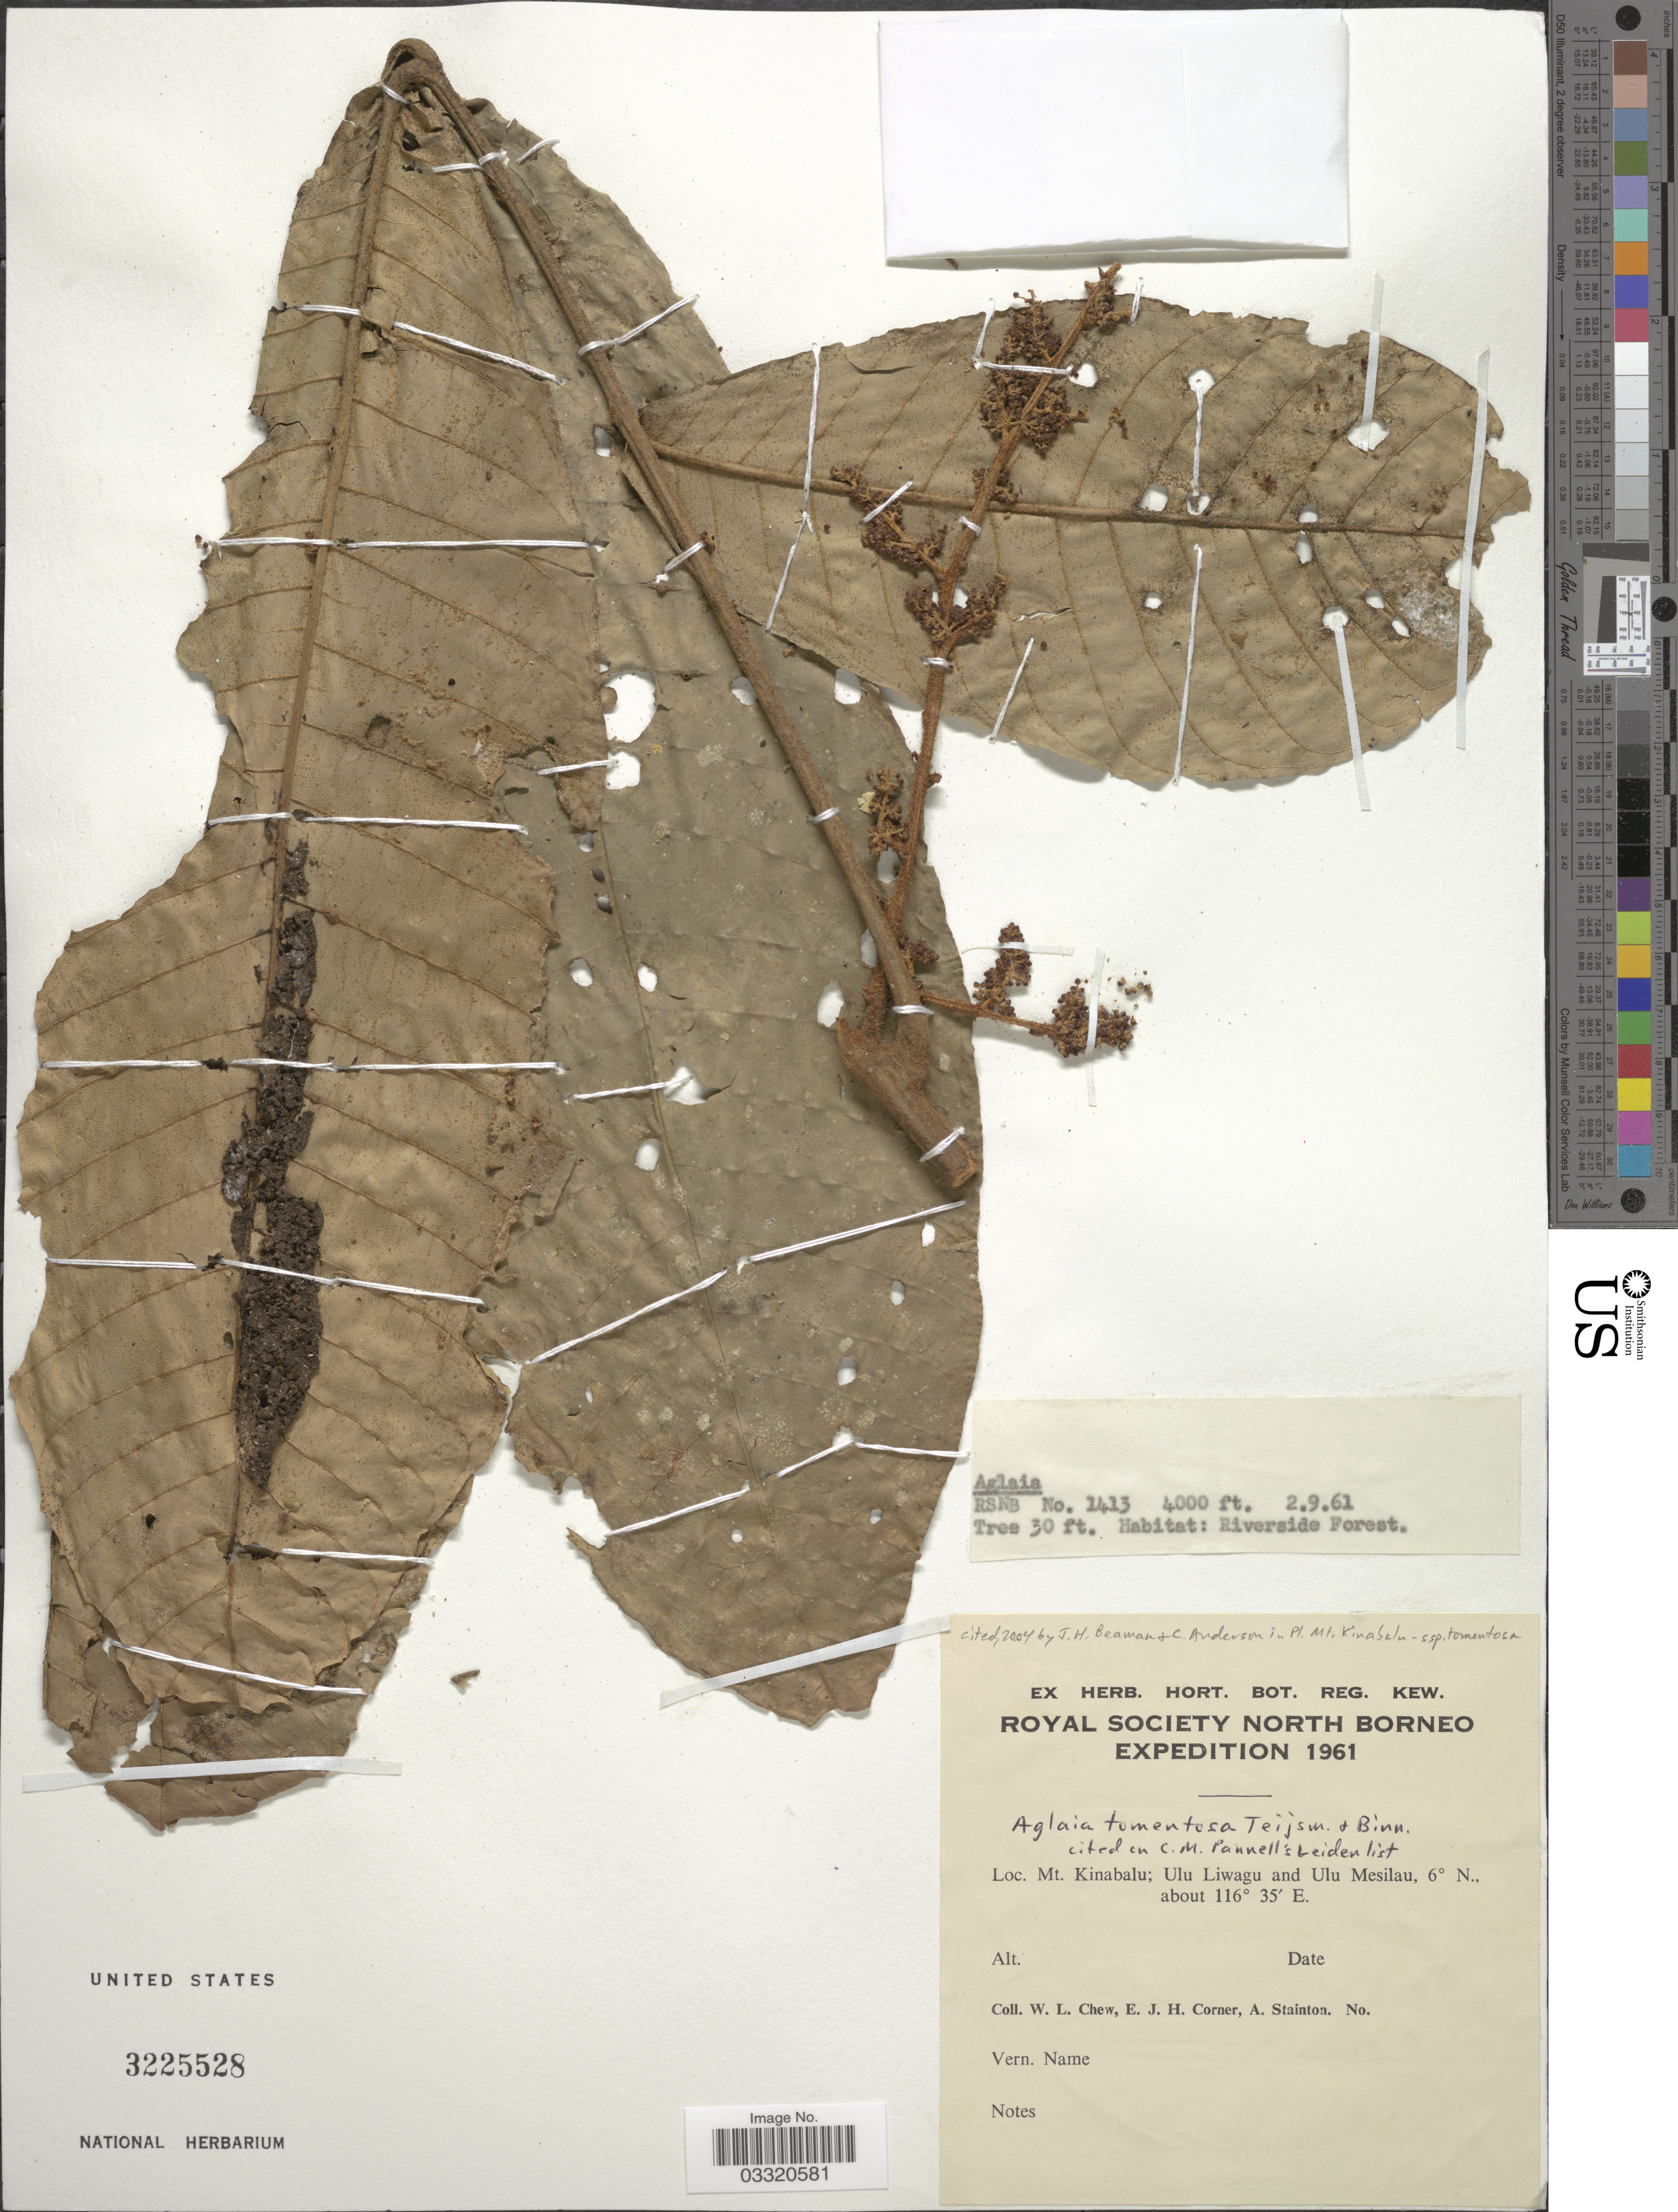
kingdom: Plantae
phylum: Tracheophyta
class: Magnoliopsida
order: Sapindales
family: Meliaceae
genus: Aglaia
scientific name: Aglaia tomentosa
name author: Teijsm. & Binn.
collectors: W. Chew, E. Corner & A. Stainton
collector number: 1413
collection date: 1961-09-02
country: Malaysia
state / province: Sabah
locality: North Borneo. Mt. Kinabalu; Ulu Liwagu and Ulu Mesilau.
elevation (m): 1219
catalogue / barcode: US 3225528